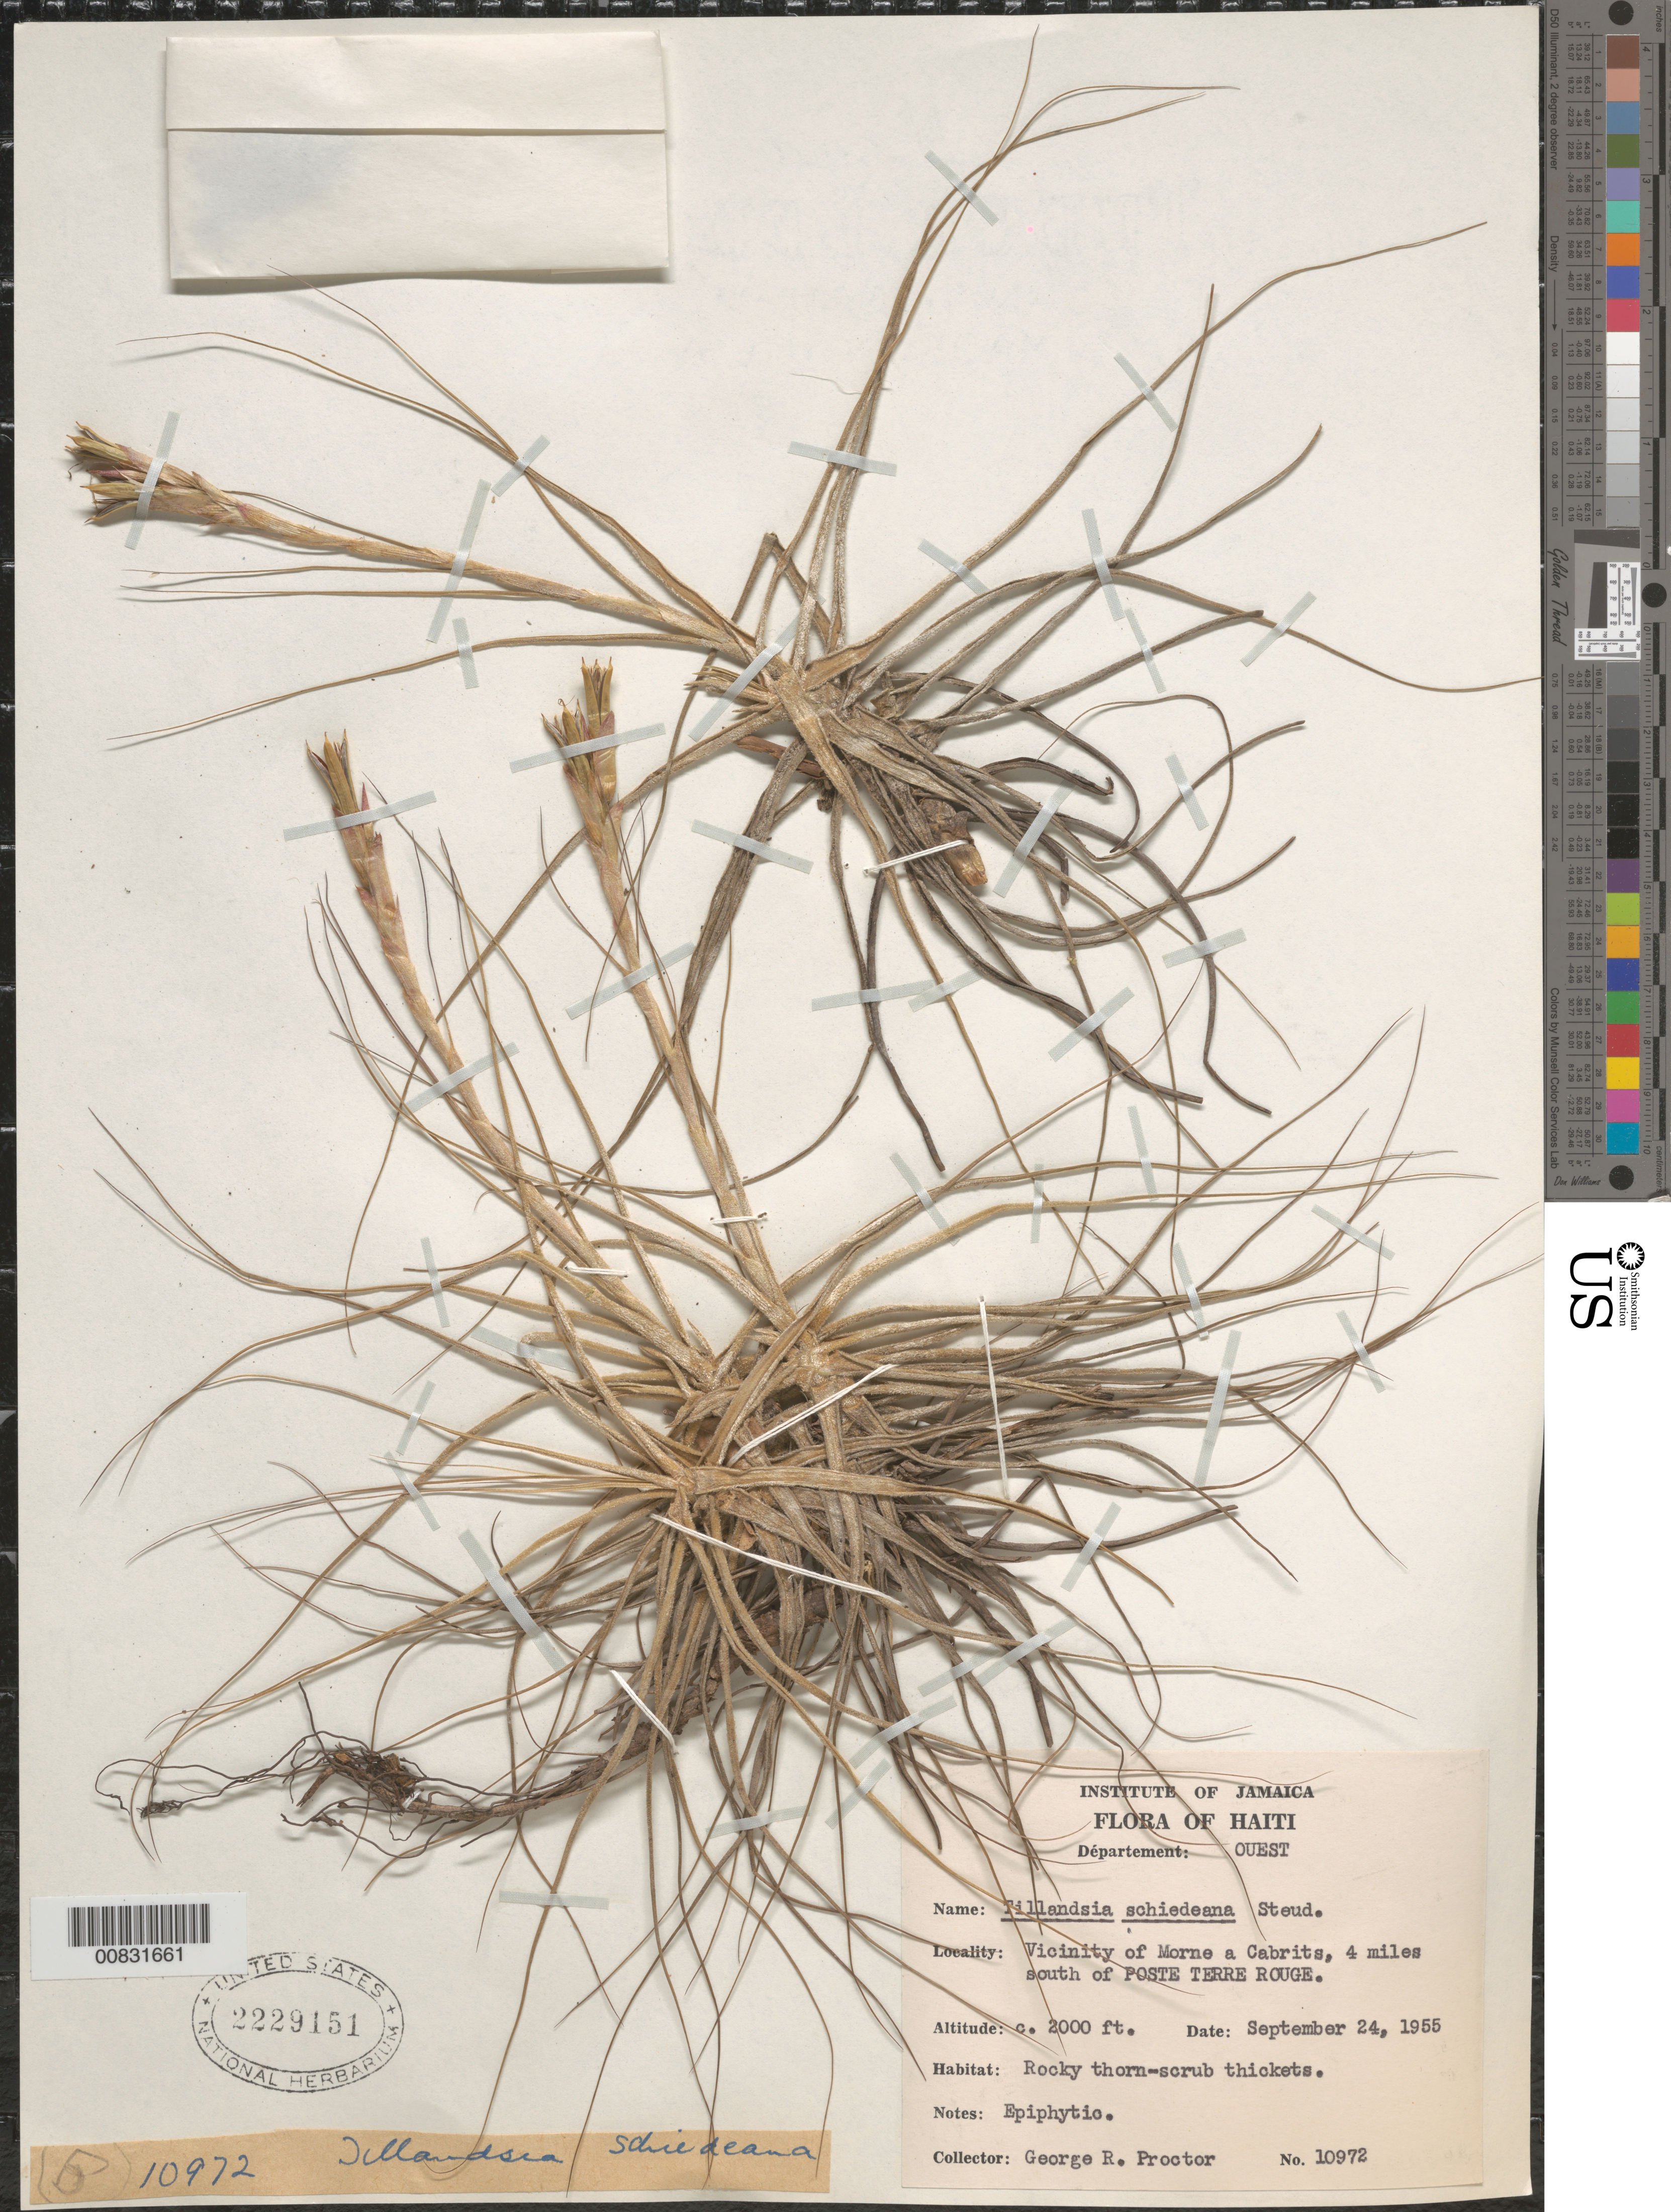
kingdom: Plantae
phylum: Tracheophyta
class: Liliopsida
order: Poales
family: Bromeliaceae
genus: Tillandsia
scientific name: Tillandsia schiedeana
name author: Steud.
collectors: G. R. Proctor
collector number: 10972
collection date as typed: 24 Sep 1955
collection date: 1955-09-24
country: Haiti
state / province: Ouest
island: Hispaniola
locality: Vicinity of Morne a Cabrits, 4 miles south of Poste Terre Rouge.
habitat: Rocky thorn-scrub thickets.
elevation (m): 610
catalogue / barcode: US 2229151